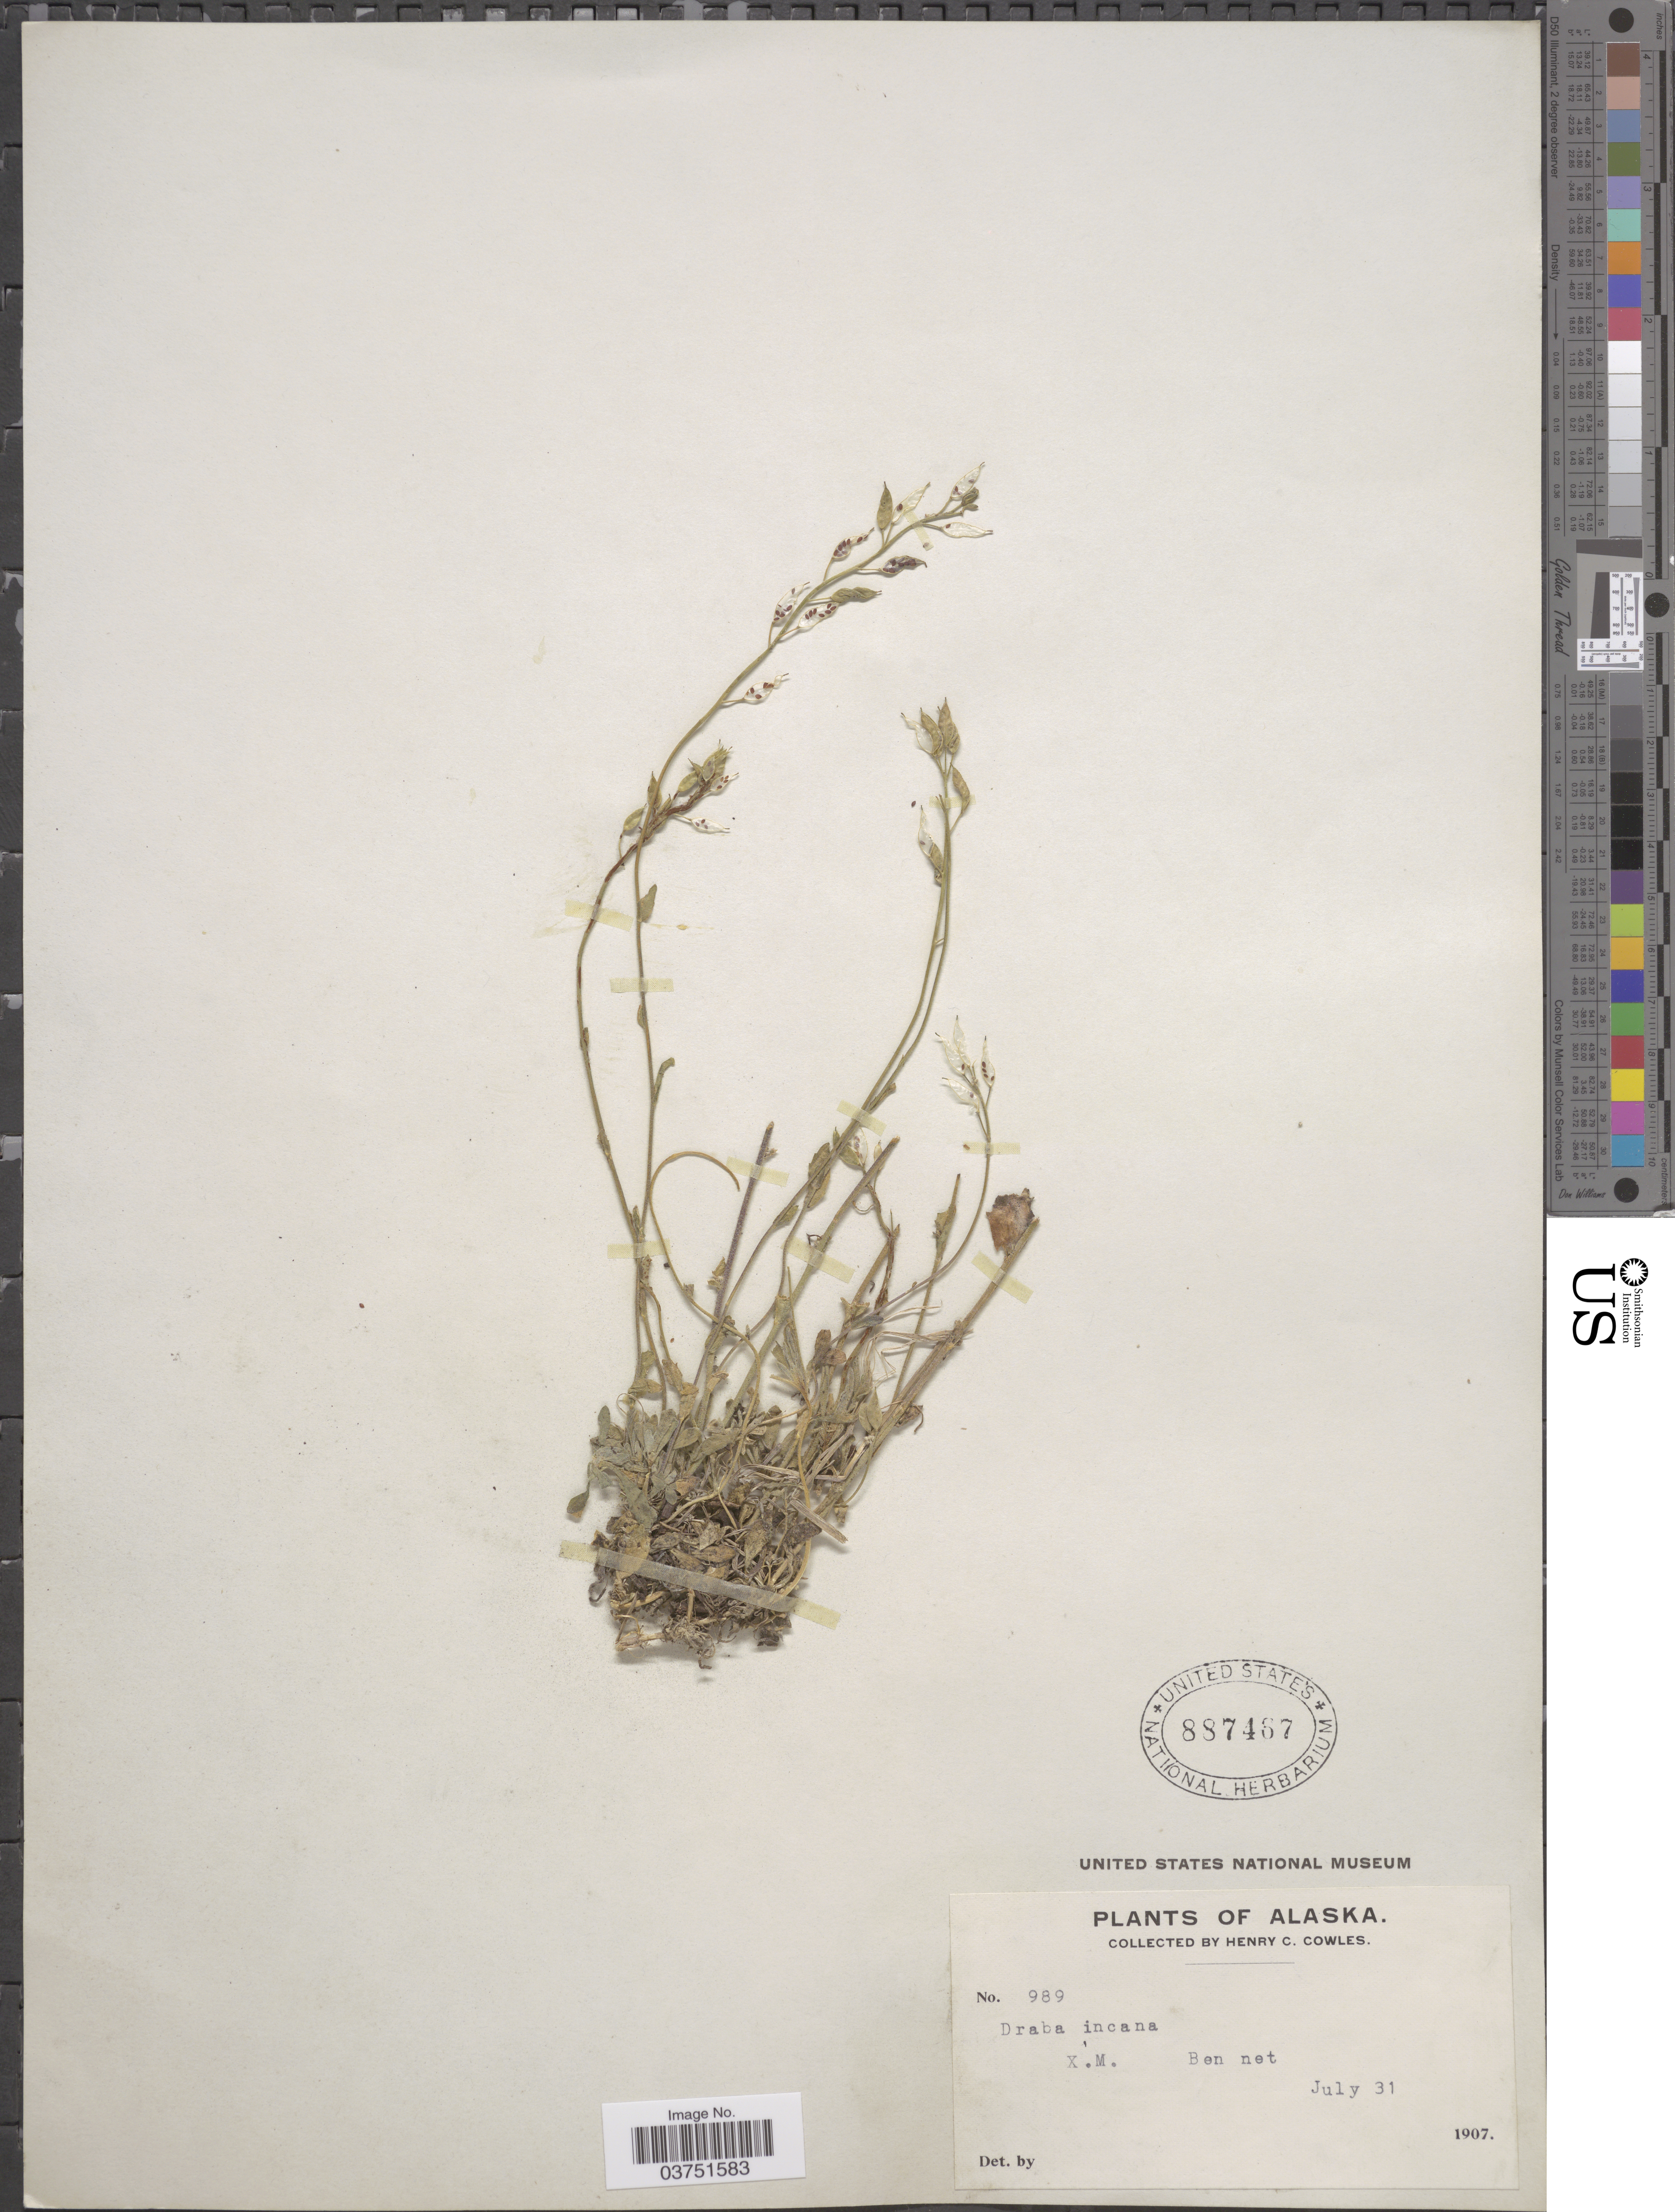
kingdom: Plantae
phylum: Tracheophyta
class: Magnoliopsida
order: Brassicales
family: Brassicaceae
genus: Draba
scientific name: Draba incana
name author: L.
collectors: H. Cowles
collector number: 989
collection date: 1907-07-31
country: United States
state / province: Alaska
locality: X. M. [unsure placement] Ben net.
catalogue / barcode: US 887467